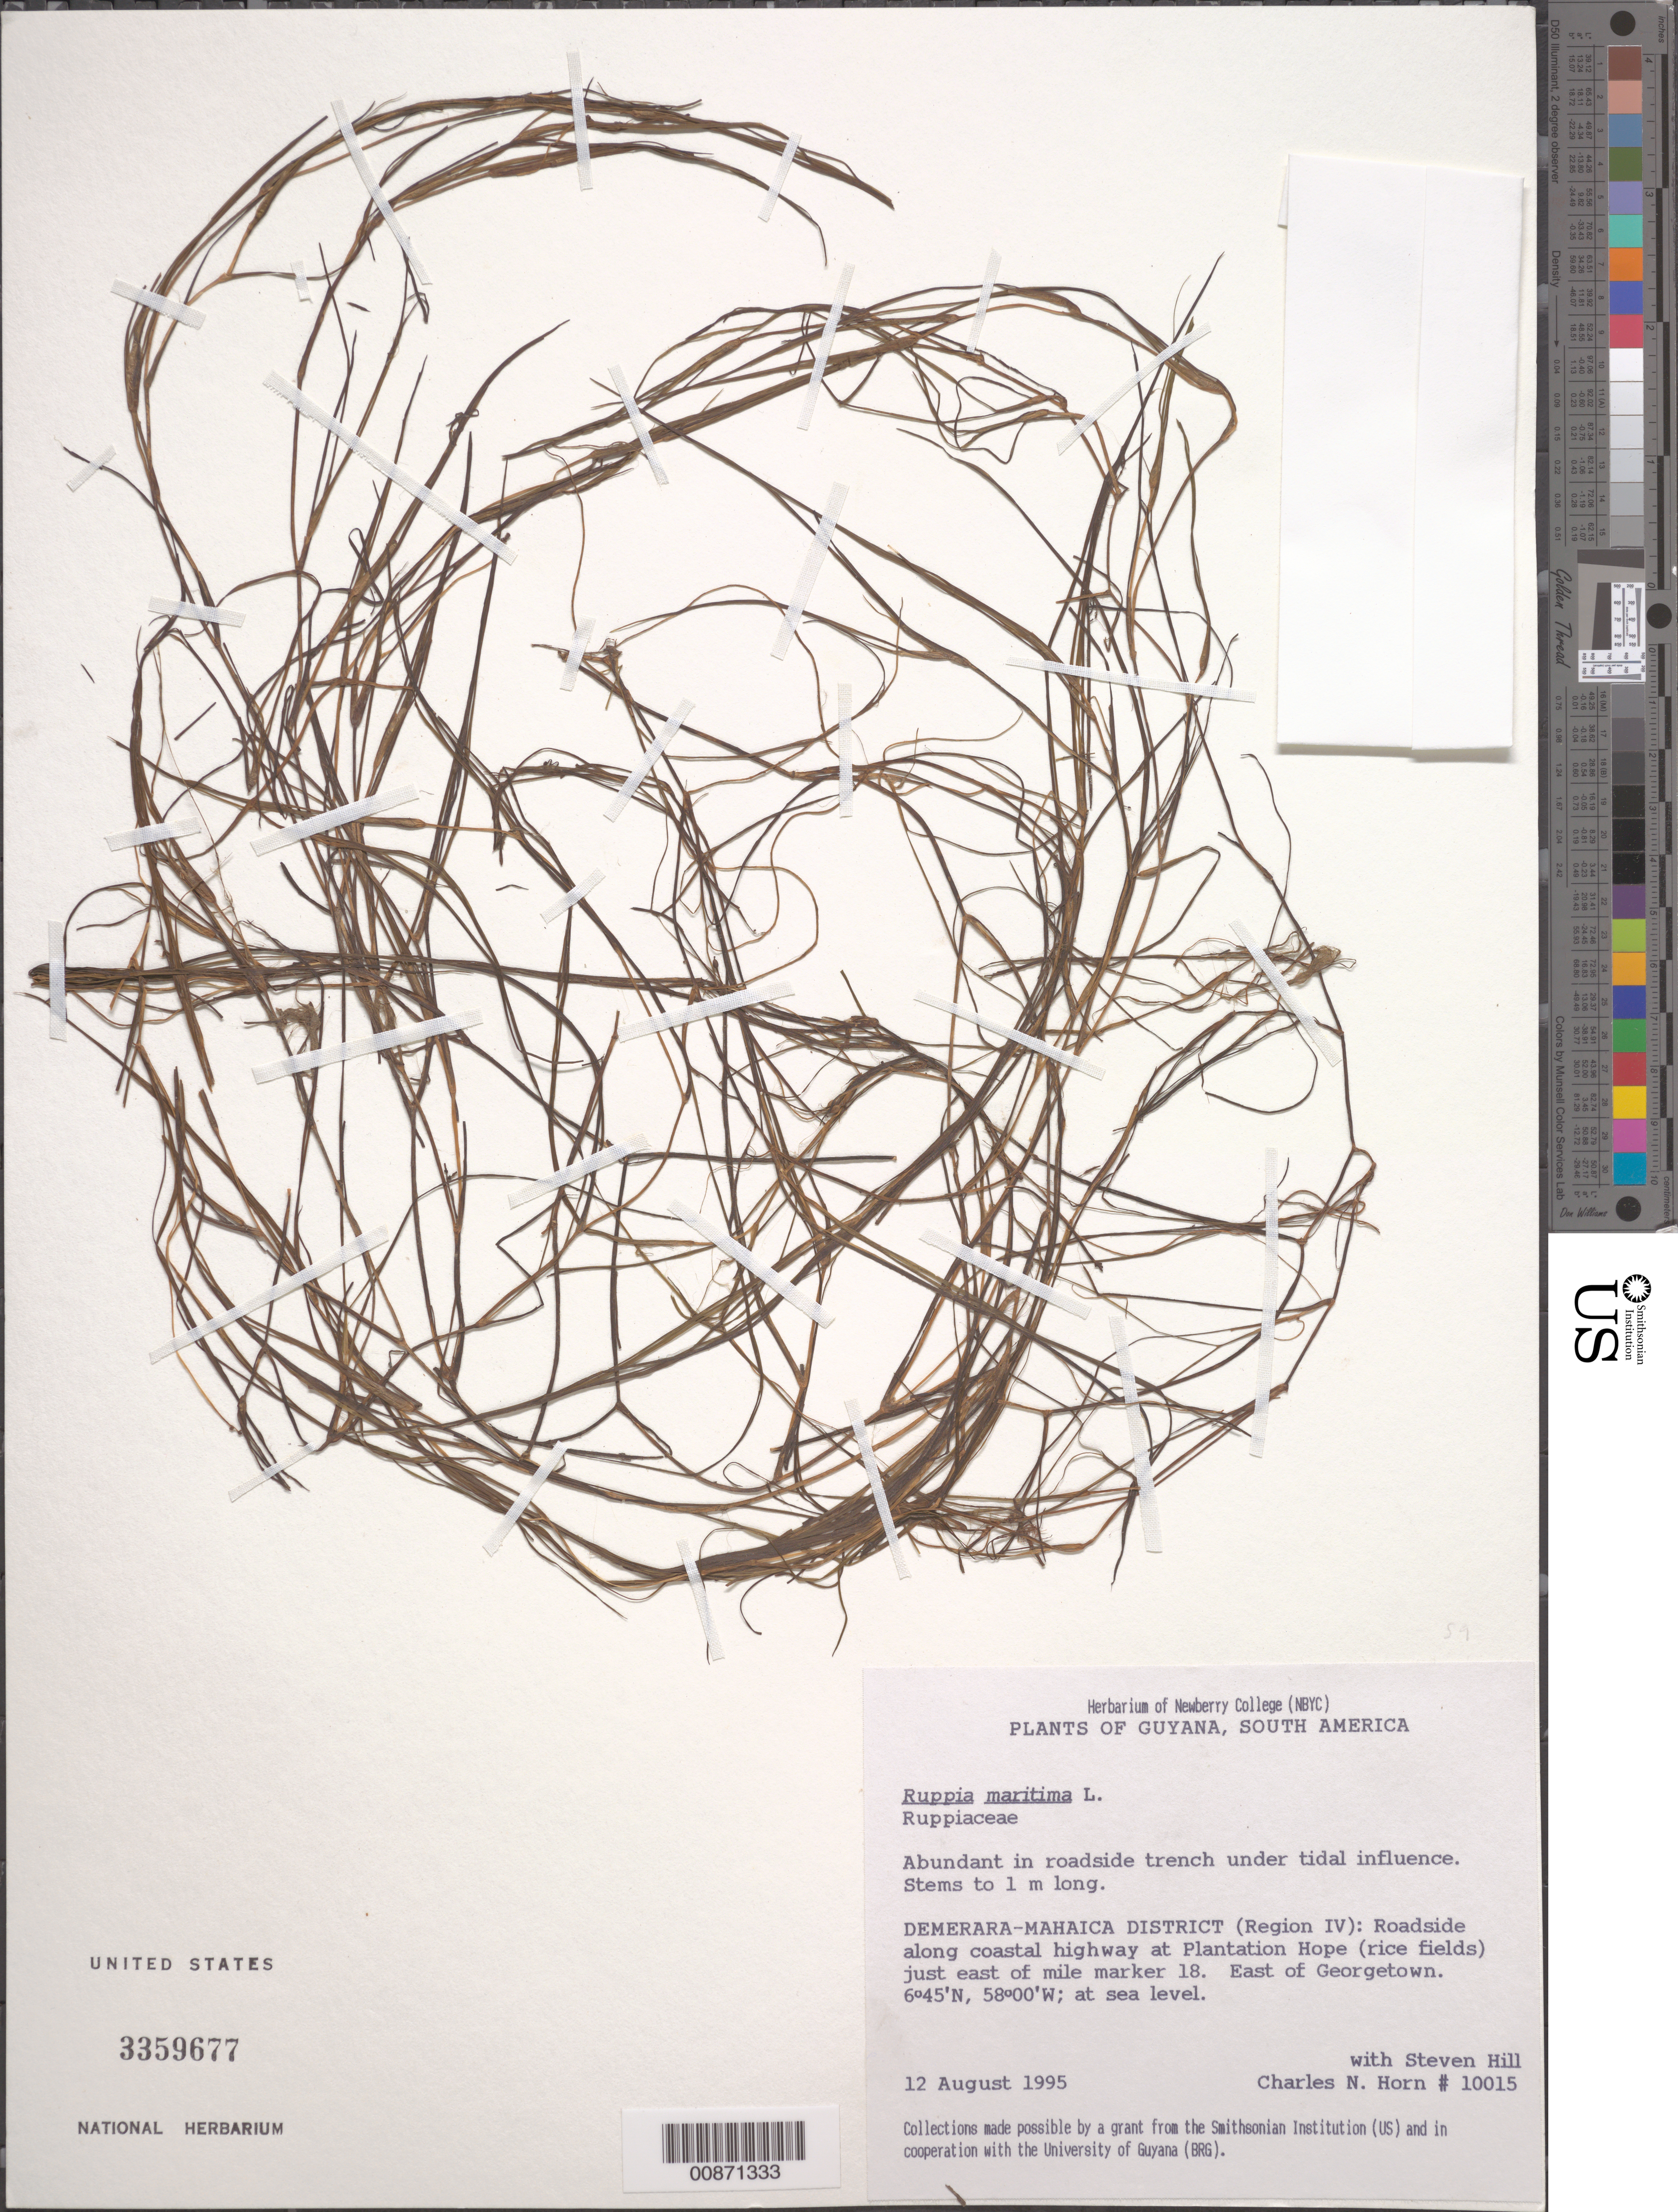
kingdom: Plantae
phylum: Tracheophyta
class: Liliopsida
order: Alismatales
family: Ruppiaceae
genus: Ruppia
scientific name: Ruppia maritima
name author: L.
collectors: C. N. Horn & S. Hill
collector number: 10015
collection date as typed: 12-Aug-95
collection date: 1995-08-12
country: Guyana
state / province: Demerara-Mahaica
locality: Plantation Hope, E of Georgetown, E of mile marker 18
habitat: Roadside trench under tidal influence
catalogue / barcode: US 3359677